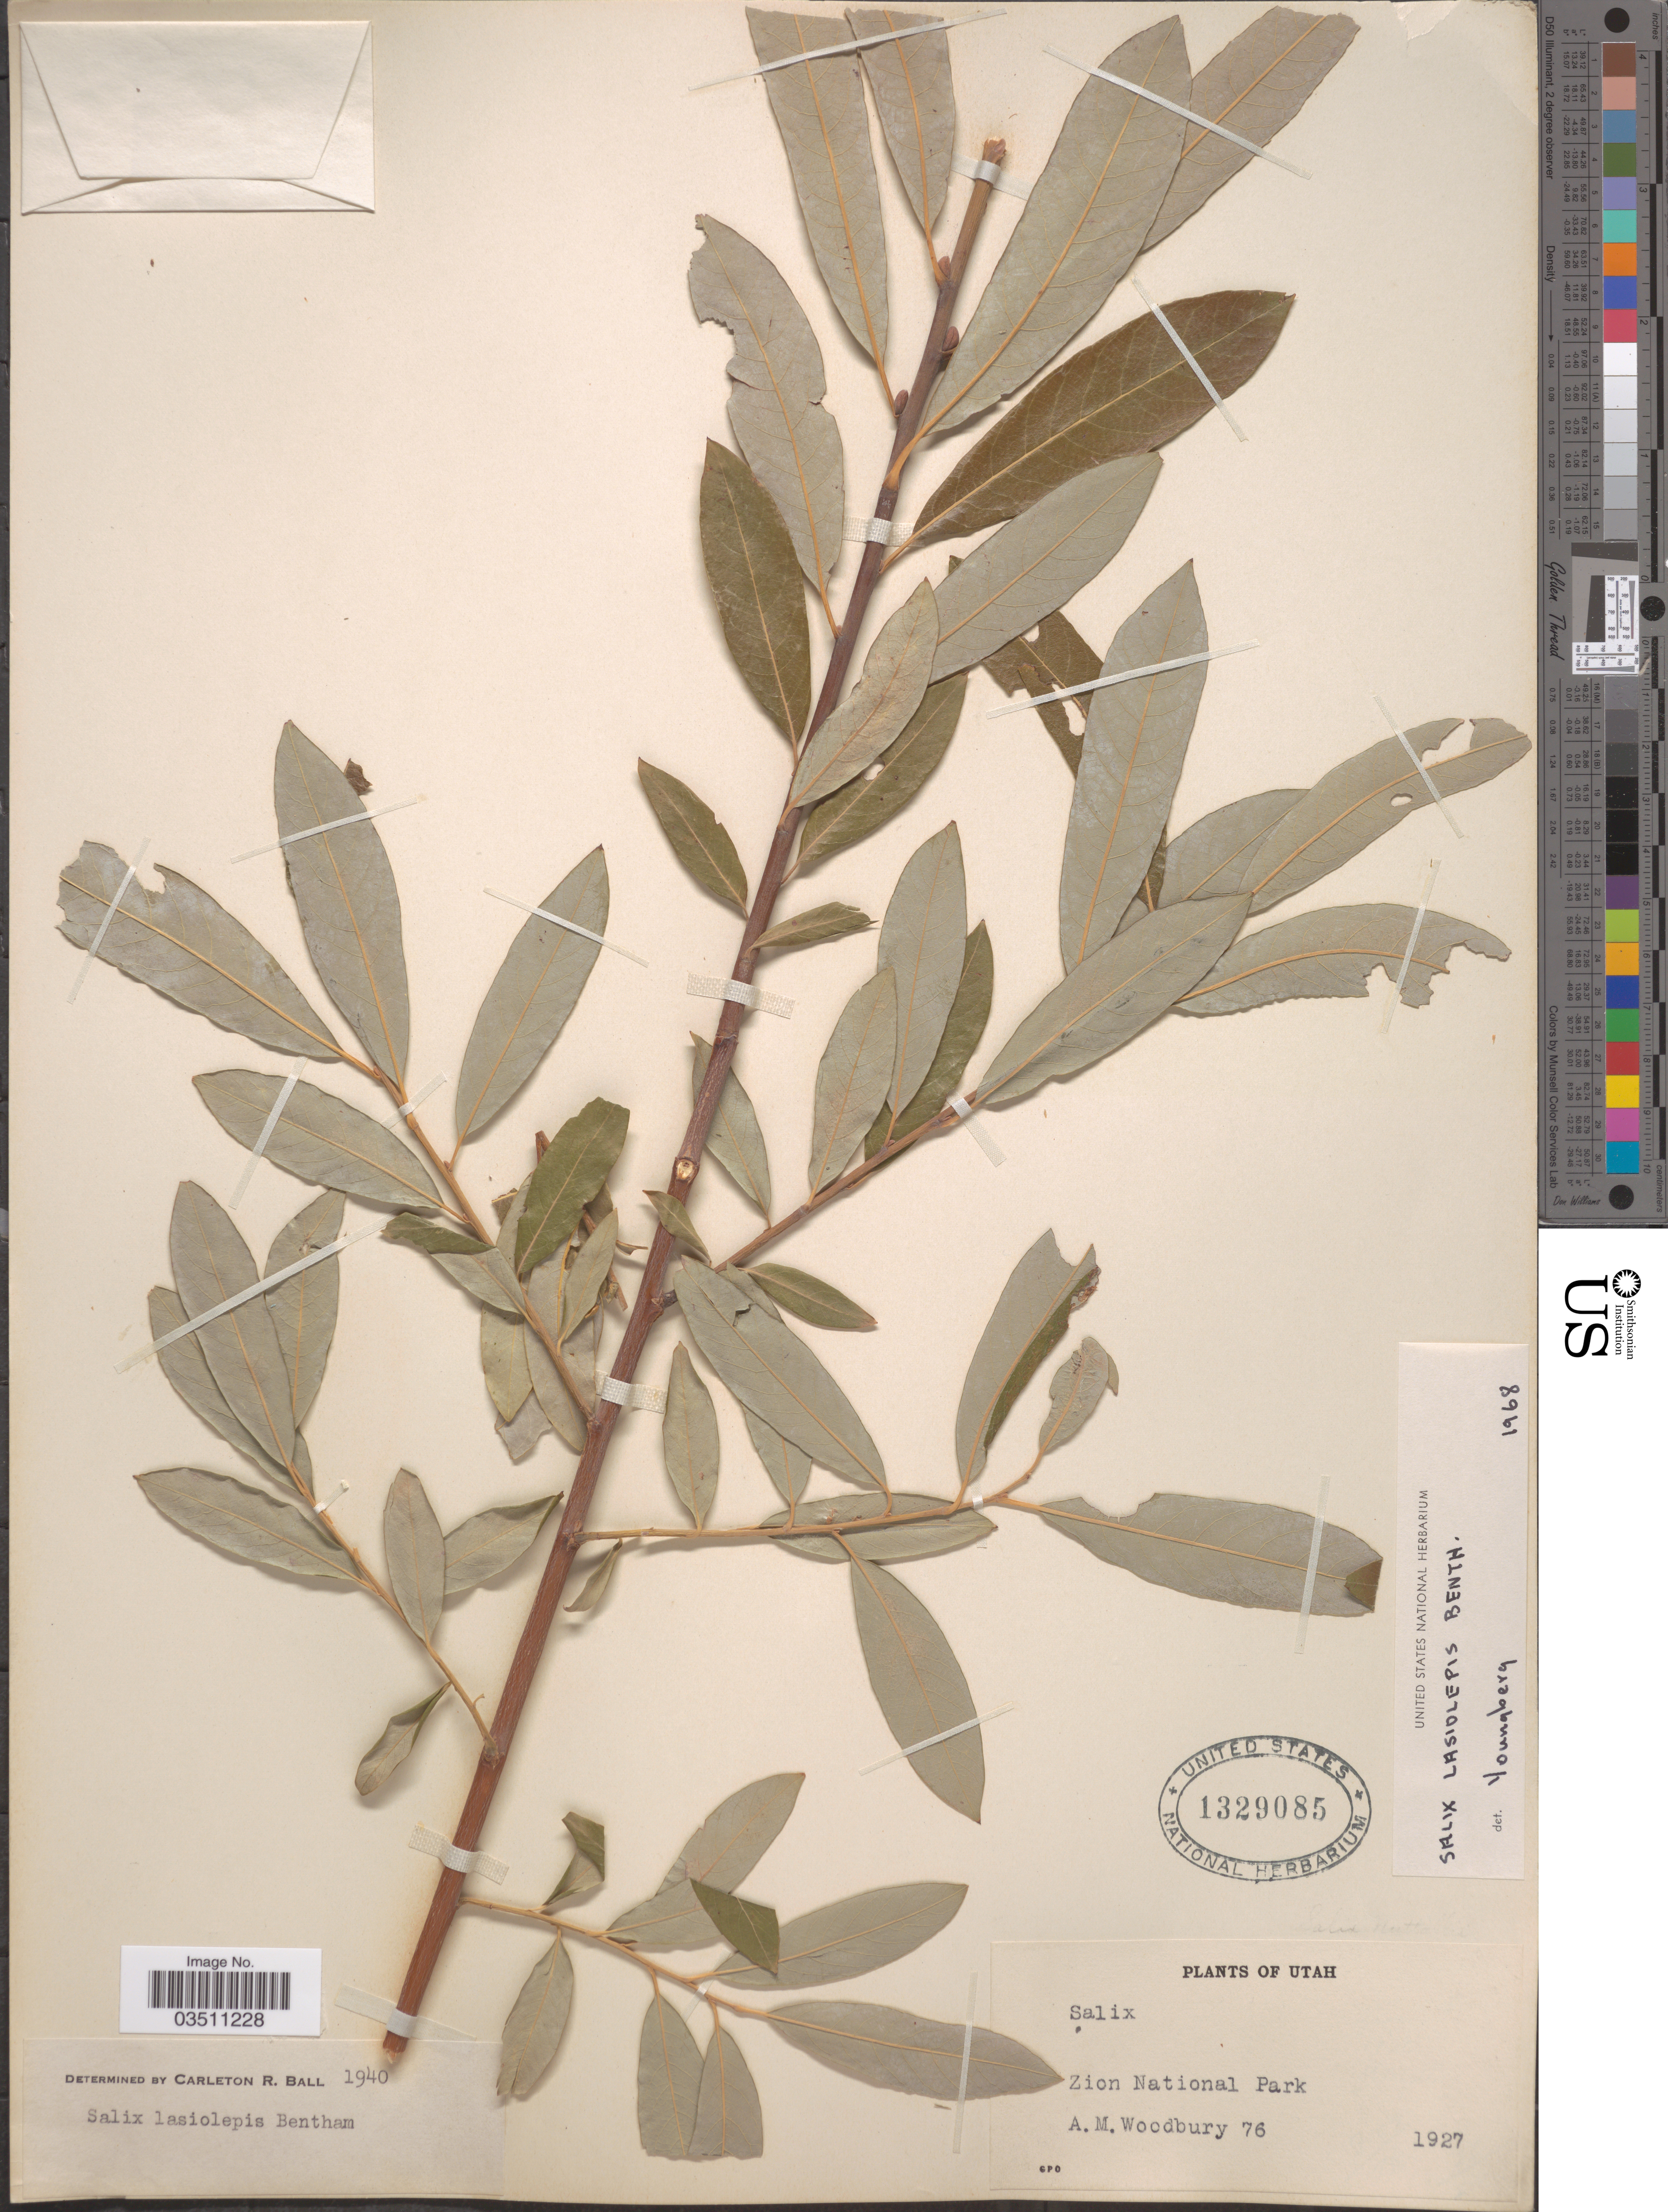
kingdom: Plantae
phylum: Tracheophyta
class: Magnoliopsida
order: Malpighiales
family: Salicaceae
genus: Salix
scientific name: Salix lasiolepis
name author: Benth.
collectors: A. M. Woodbury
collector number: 76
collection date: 1927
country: United States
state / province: Utah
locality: Zion National Park.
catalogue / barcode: US 1329085